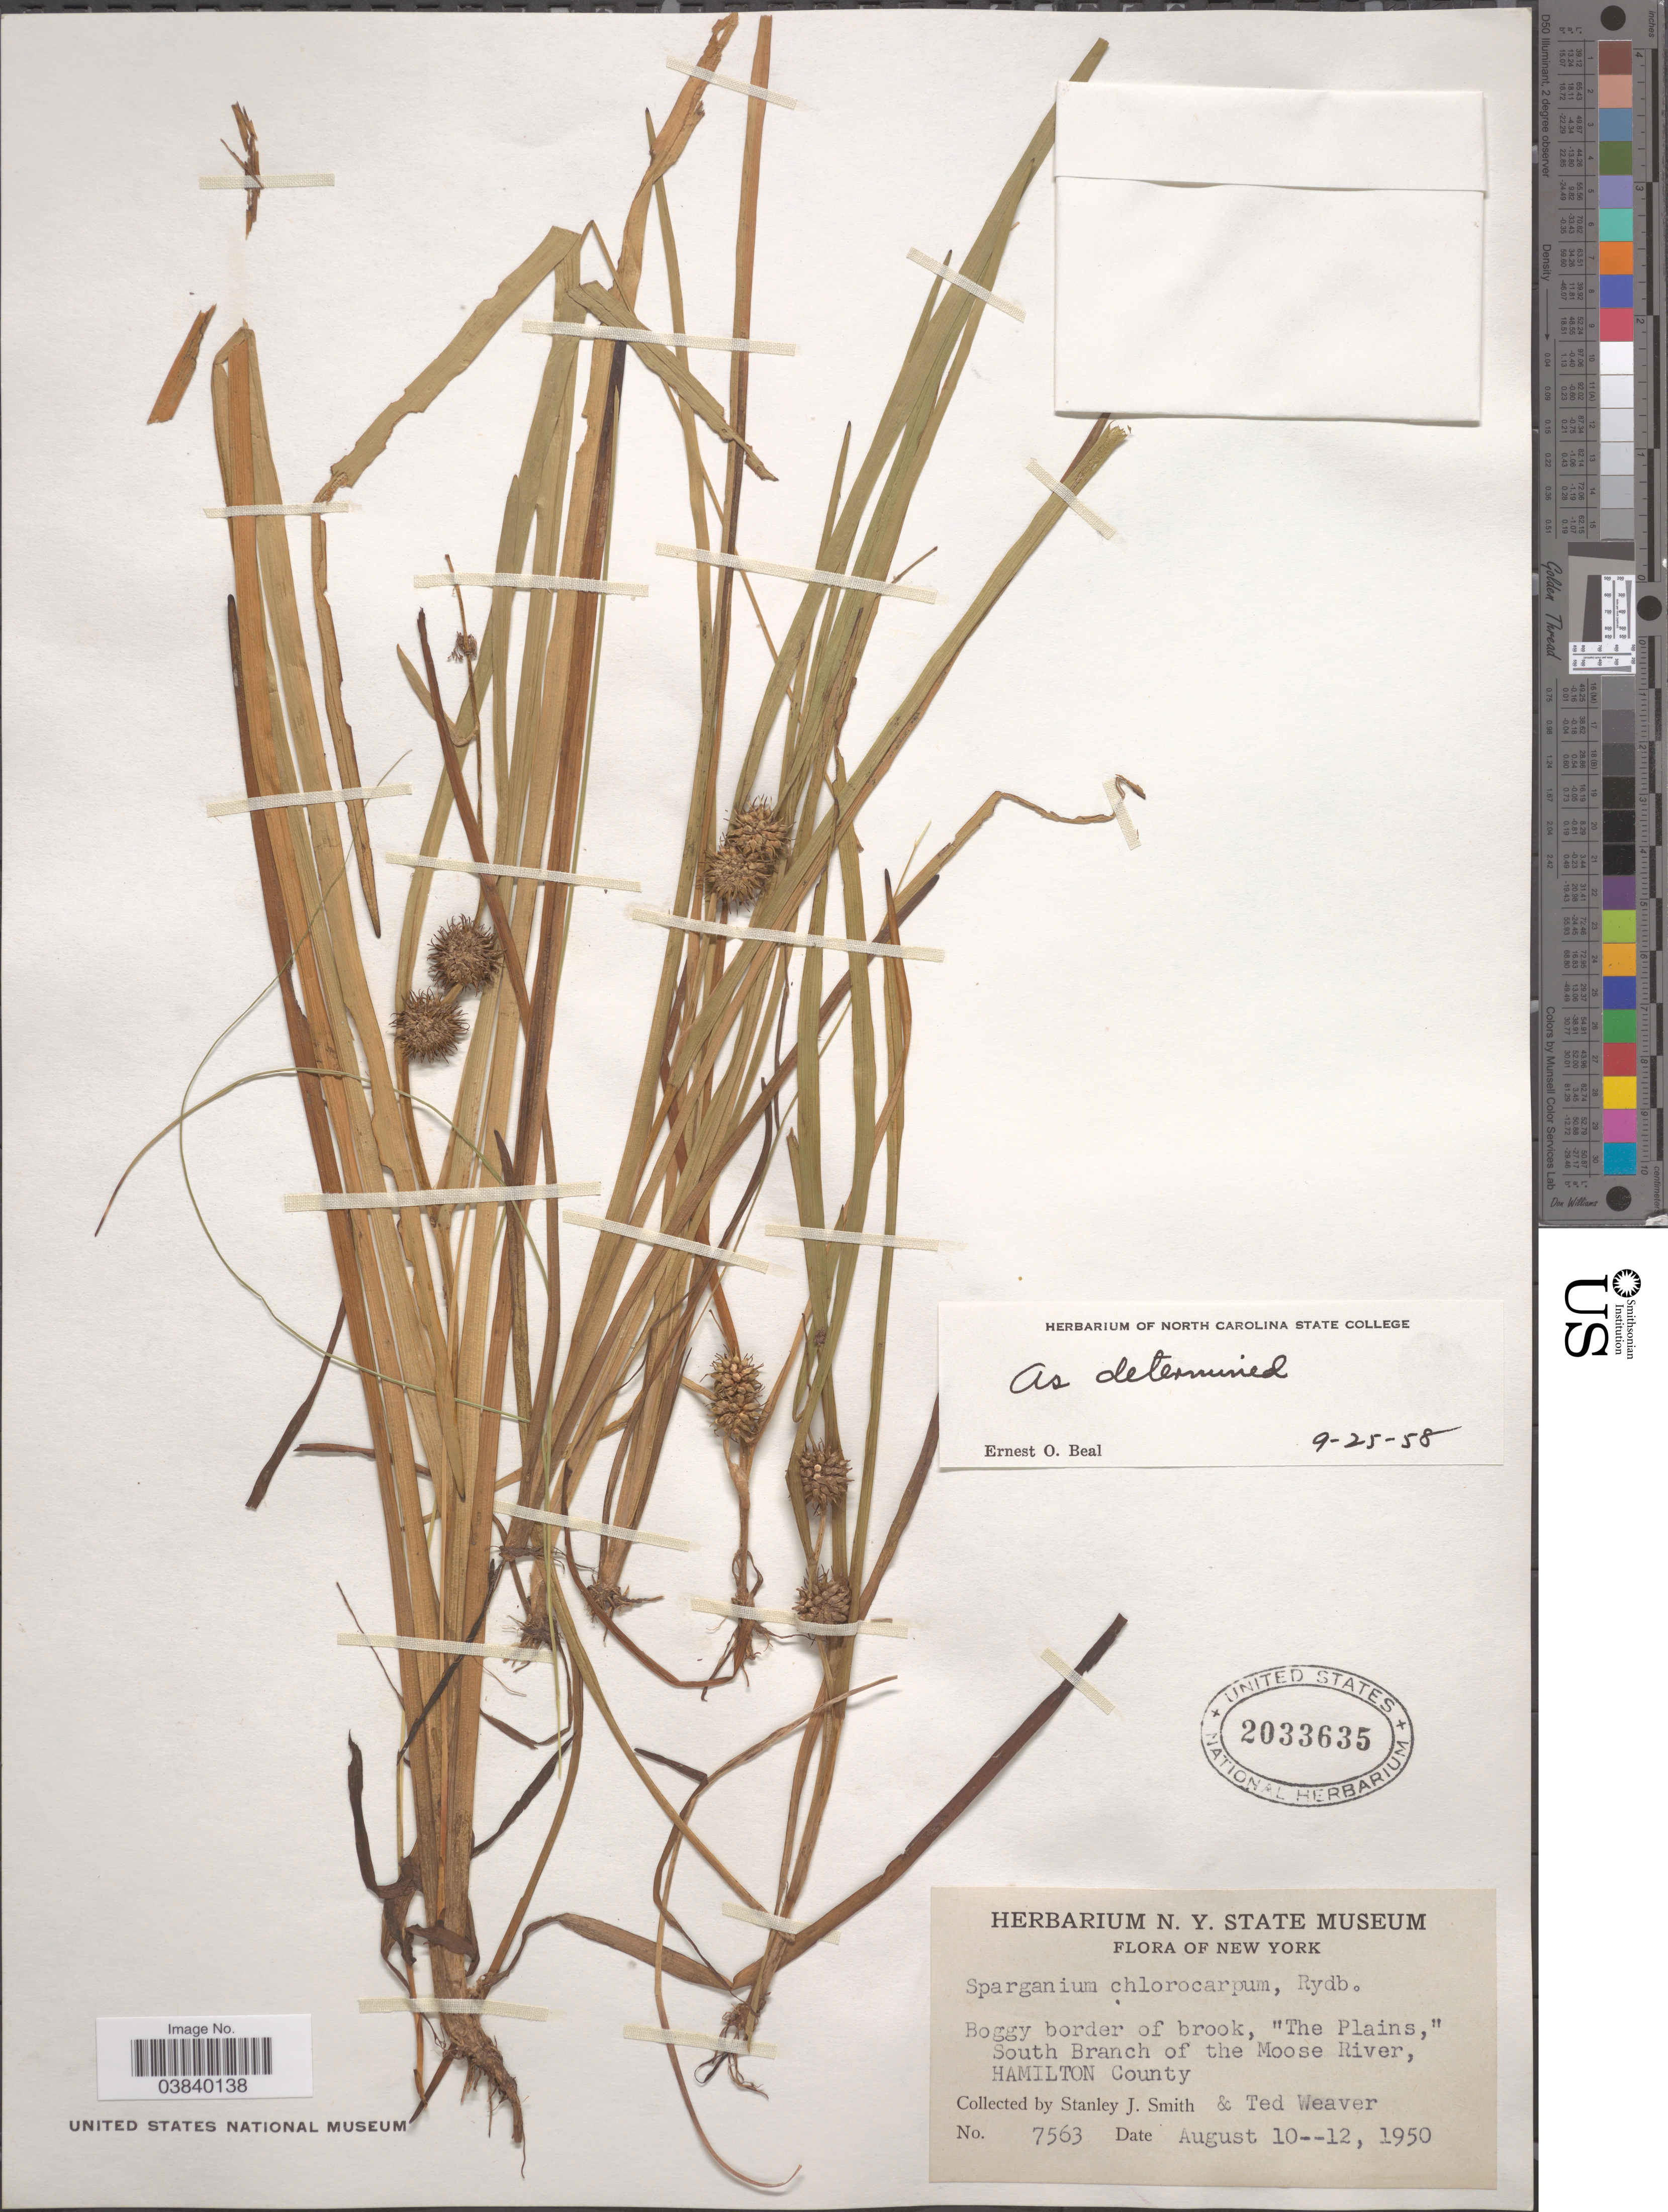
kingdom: Plantae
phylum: Tracheophyta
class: Liliopsida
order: Poales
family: Typhaceae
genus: Sparganium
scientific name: Sparganium chlorocarpum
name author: Rydb.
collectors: S. Smith & T. Weaver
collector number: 7563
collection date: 1950-08-10/1950-08-12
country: United States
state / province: New York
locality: Boggy border of brook, "The Plains," South Branch of the Moose River, Hamilton County.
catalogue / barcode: US 2033635